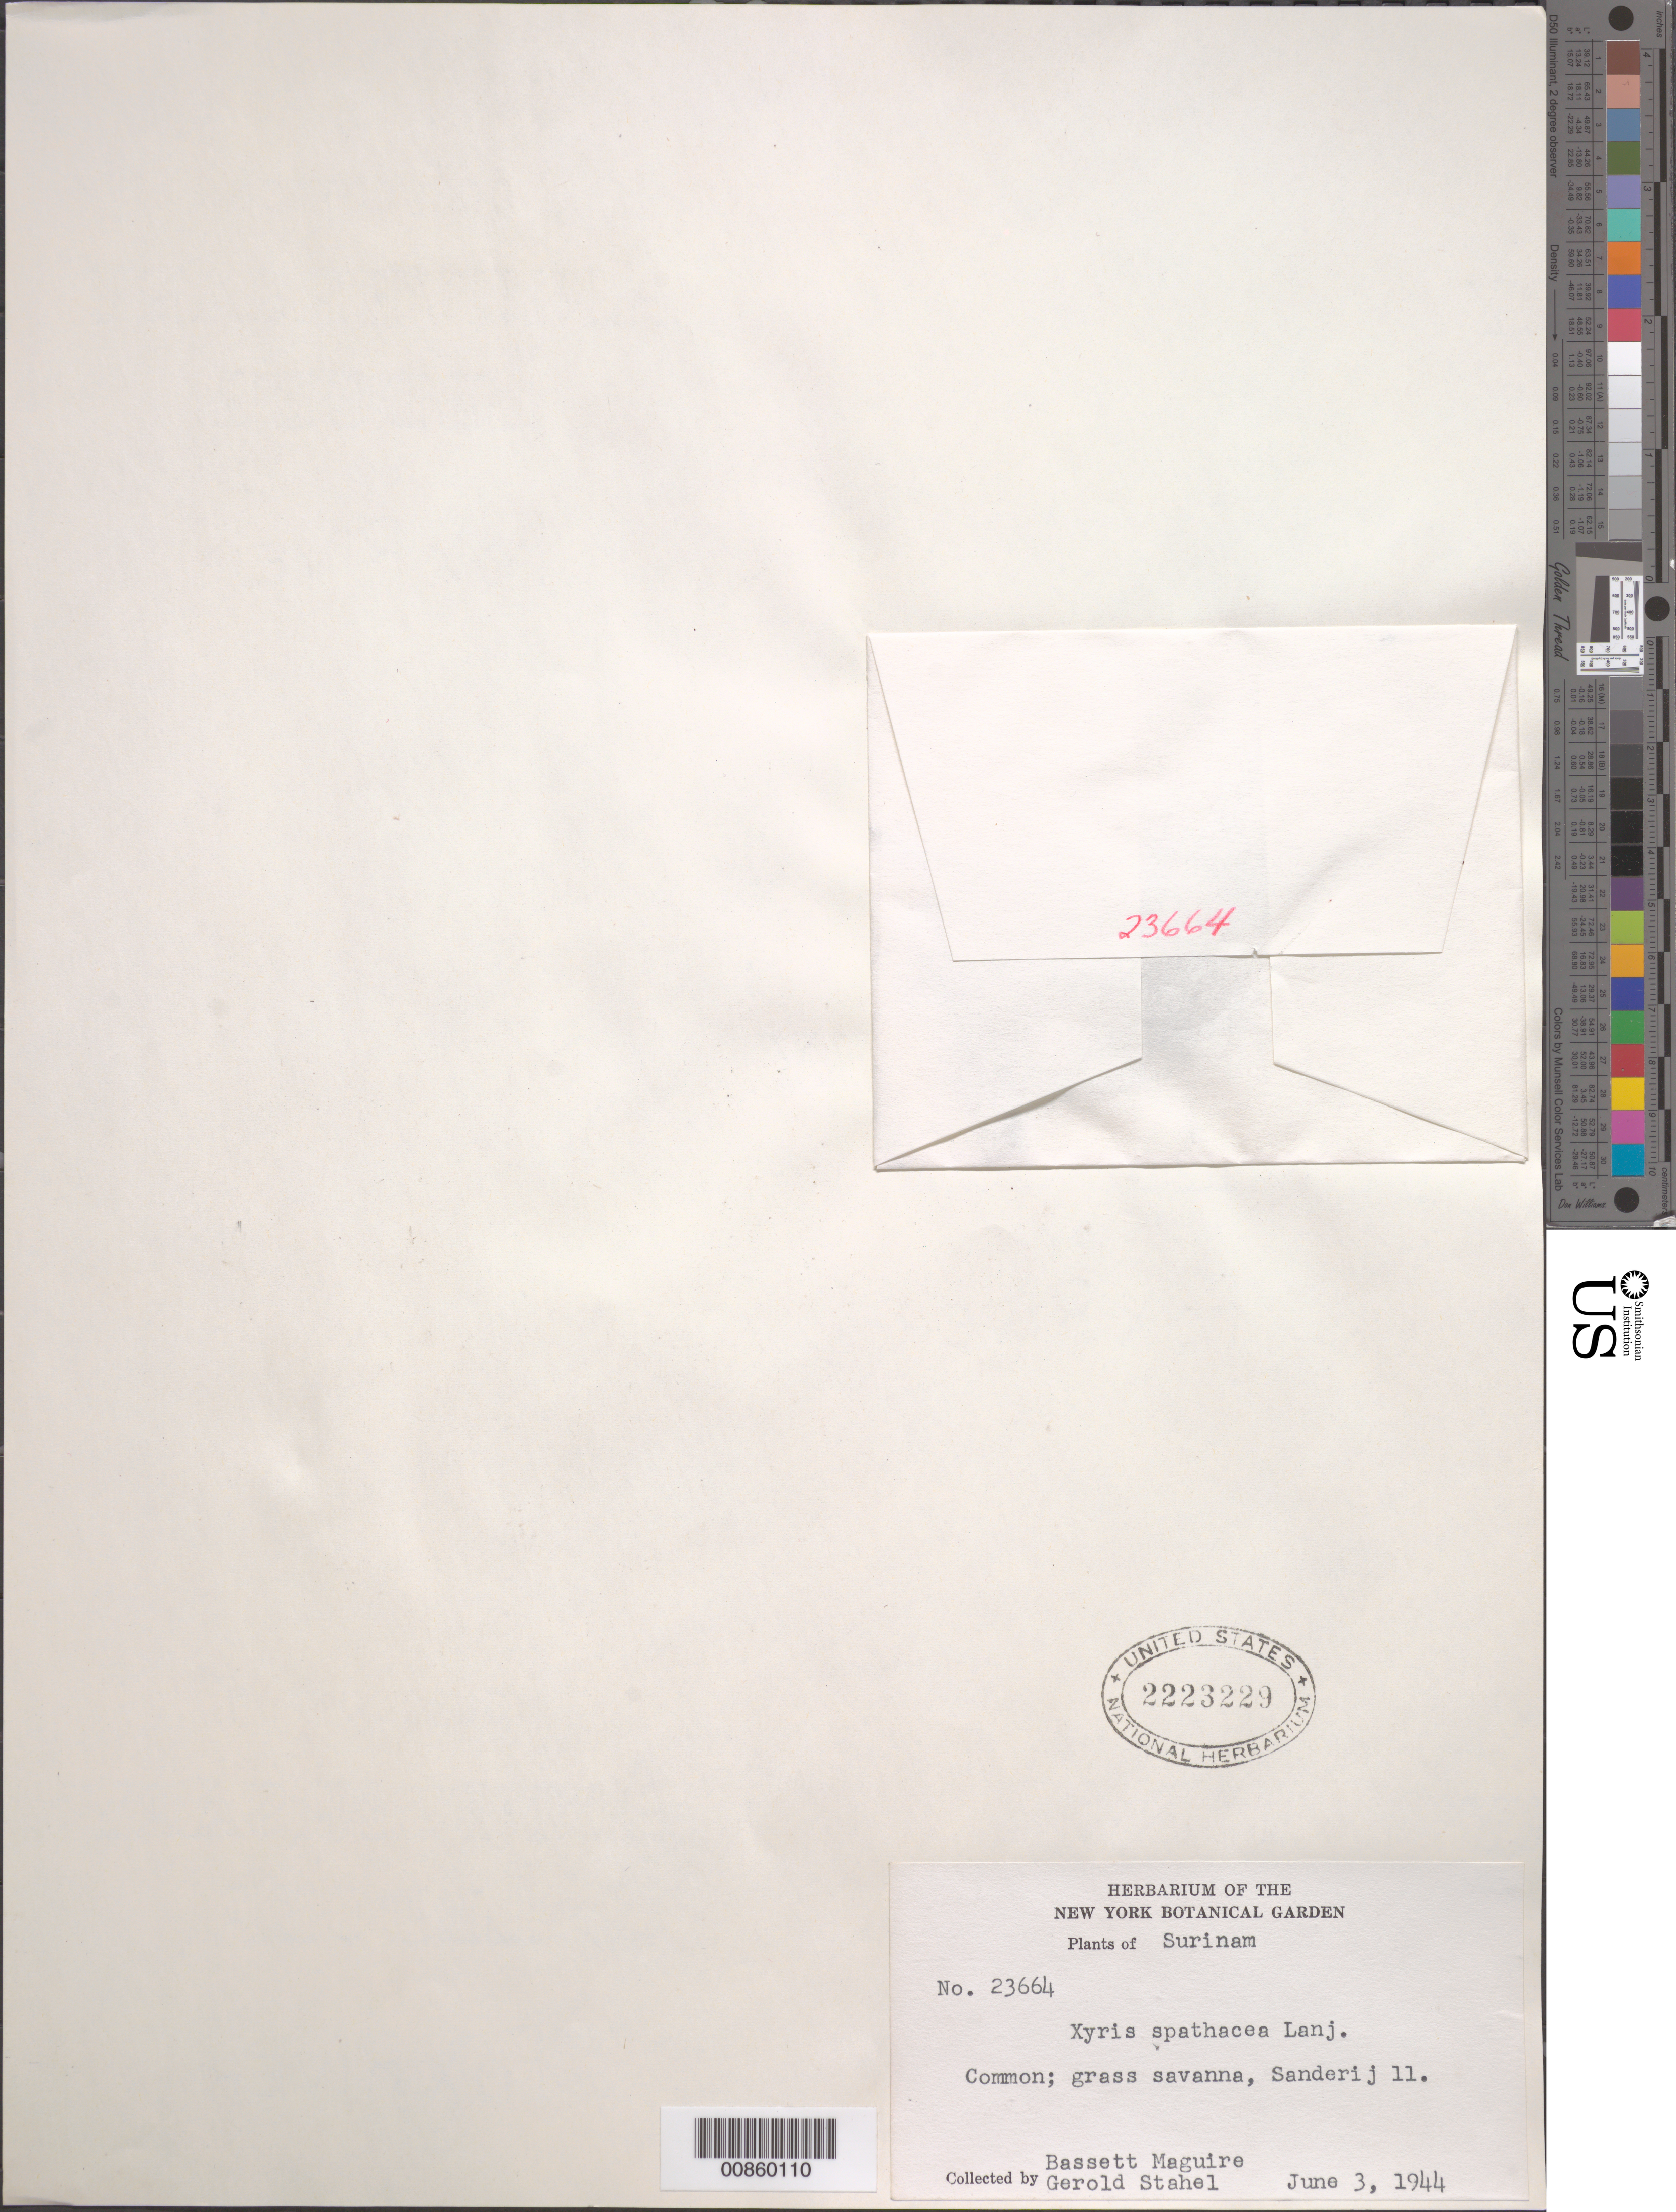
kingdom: Plantae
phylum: Tracheophyta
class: Liliopsida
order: Poales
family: Xyridaceae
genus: Xyris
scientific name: Xyris spathacea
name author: Lanj.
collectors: B. Maguire & G. Stahel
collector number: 23664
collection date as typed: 3-Jun-44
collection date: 1944-06-03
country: Suriname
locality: Zanderij Savanna II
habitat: Grass savanna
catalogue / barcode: US 2223229